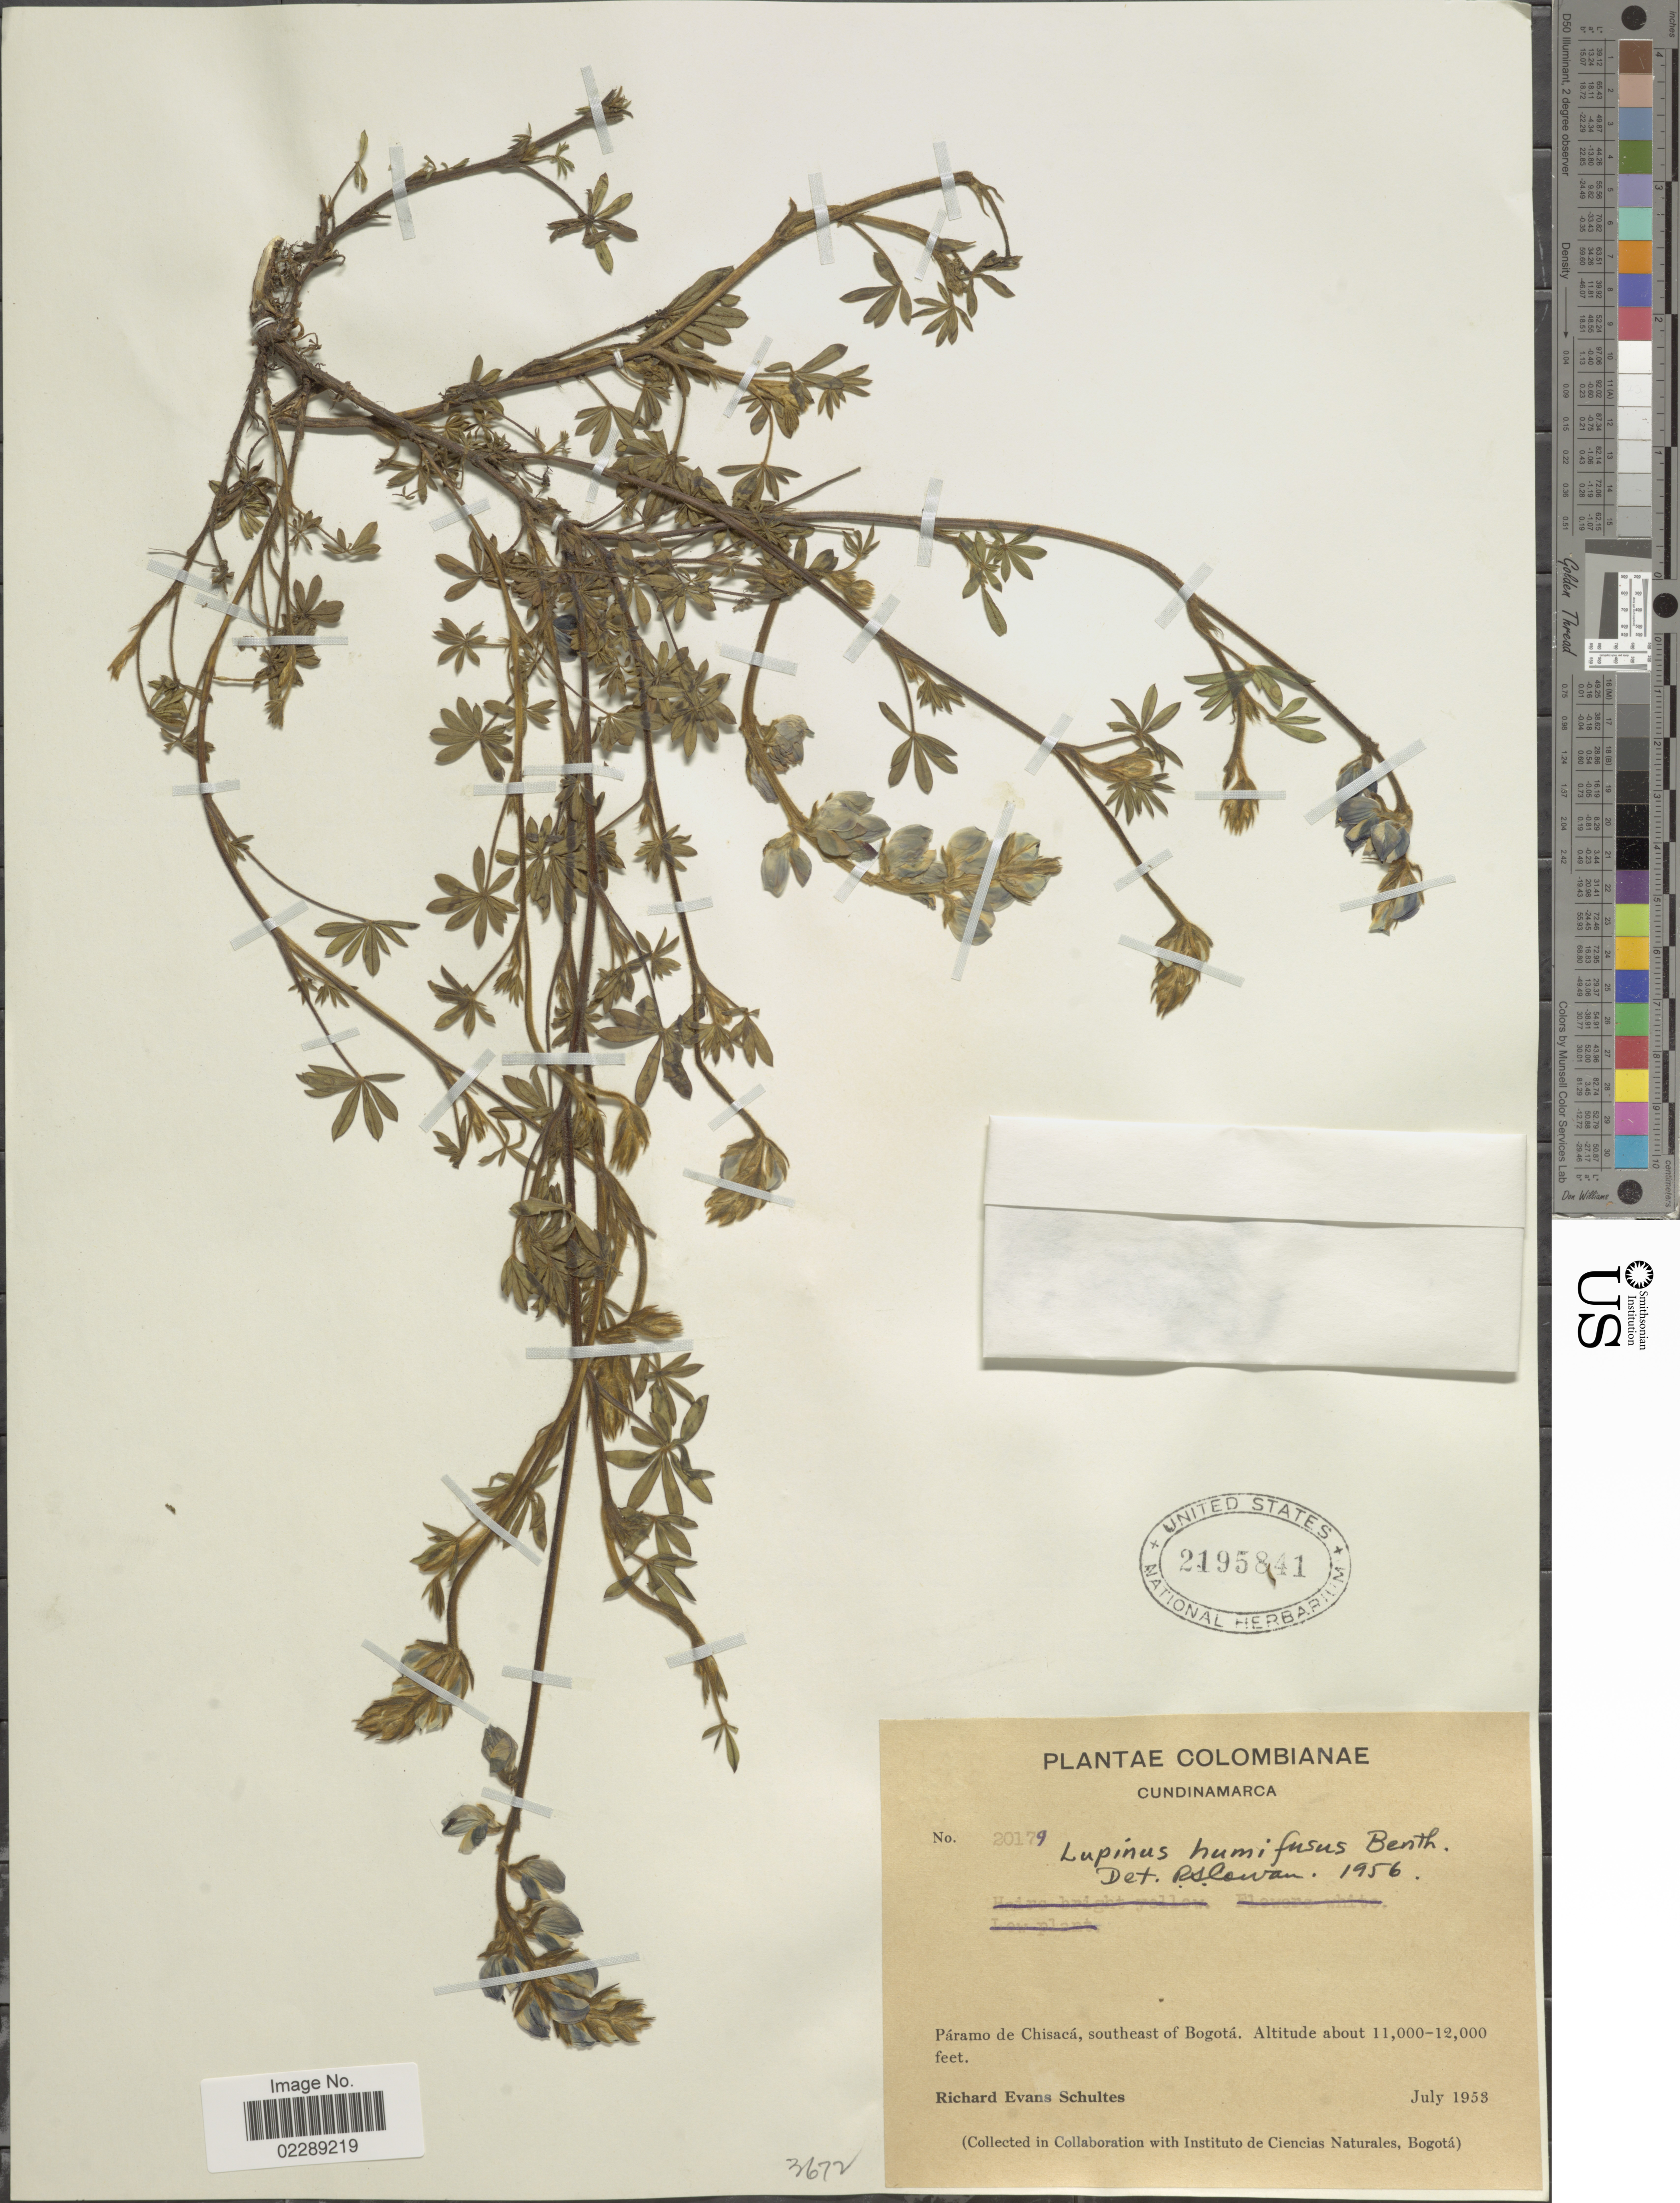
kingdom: Plantae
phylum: Tracheophyta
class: Magnoliopsida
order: Fabales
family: Fabaceae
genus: Lupinus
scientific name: Lupinus humifusus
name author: Sessé & Moc. ex G. Don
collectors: R. E. Schultes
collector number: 20179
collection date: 1953-07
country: Colombia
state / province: Cundinamarca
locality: Páramo de Chisacá, southeast of Bogotá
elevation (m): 3353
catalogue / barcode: US 2195841